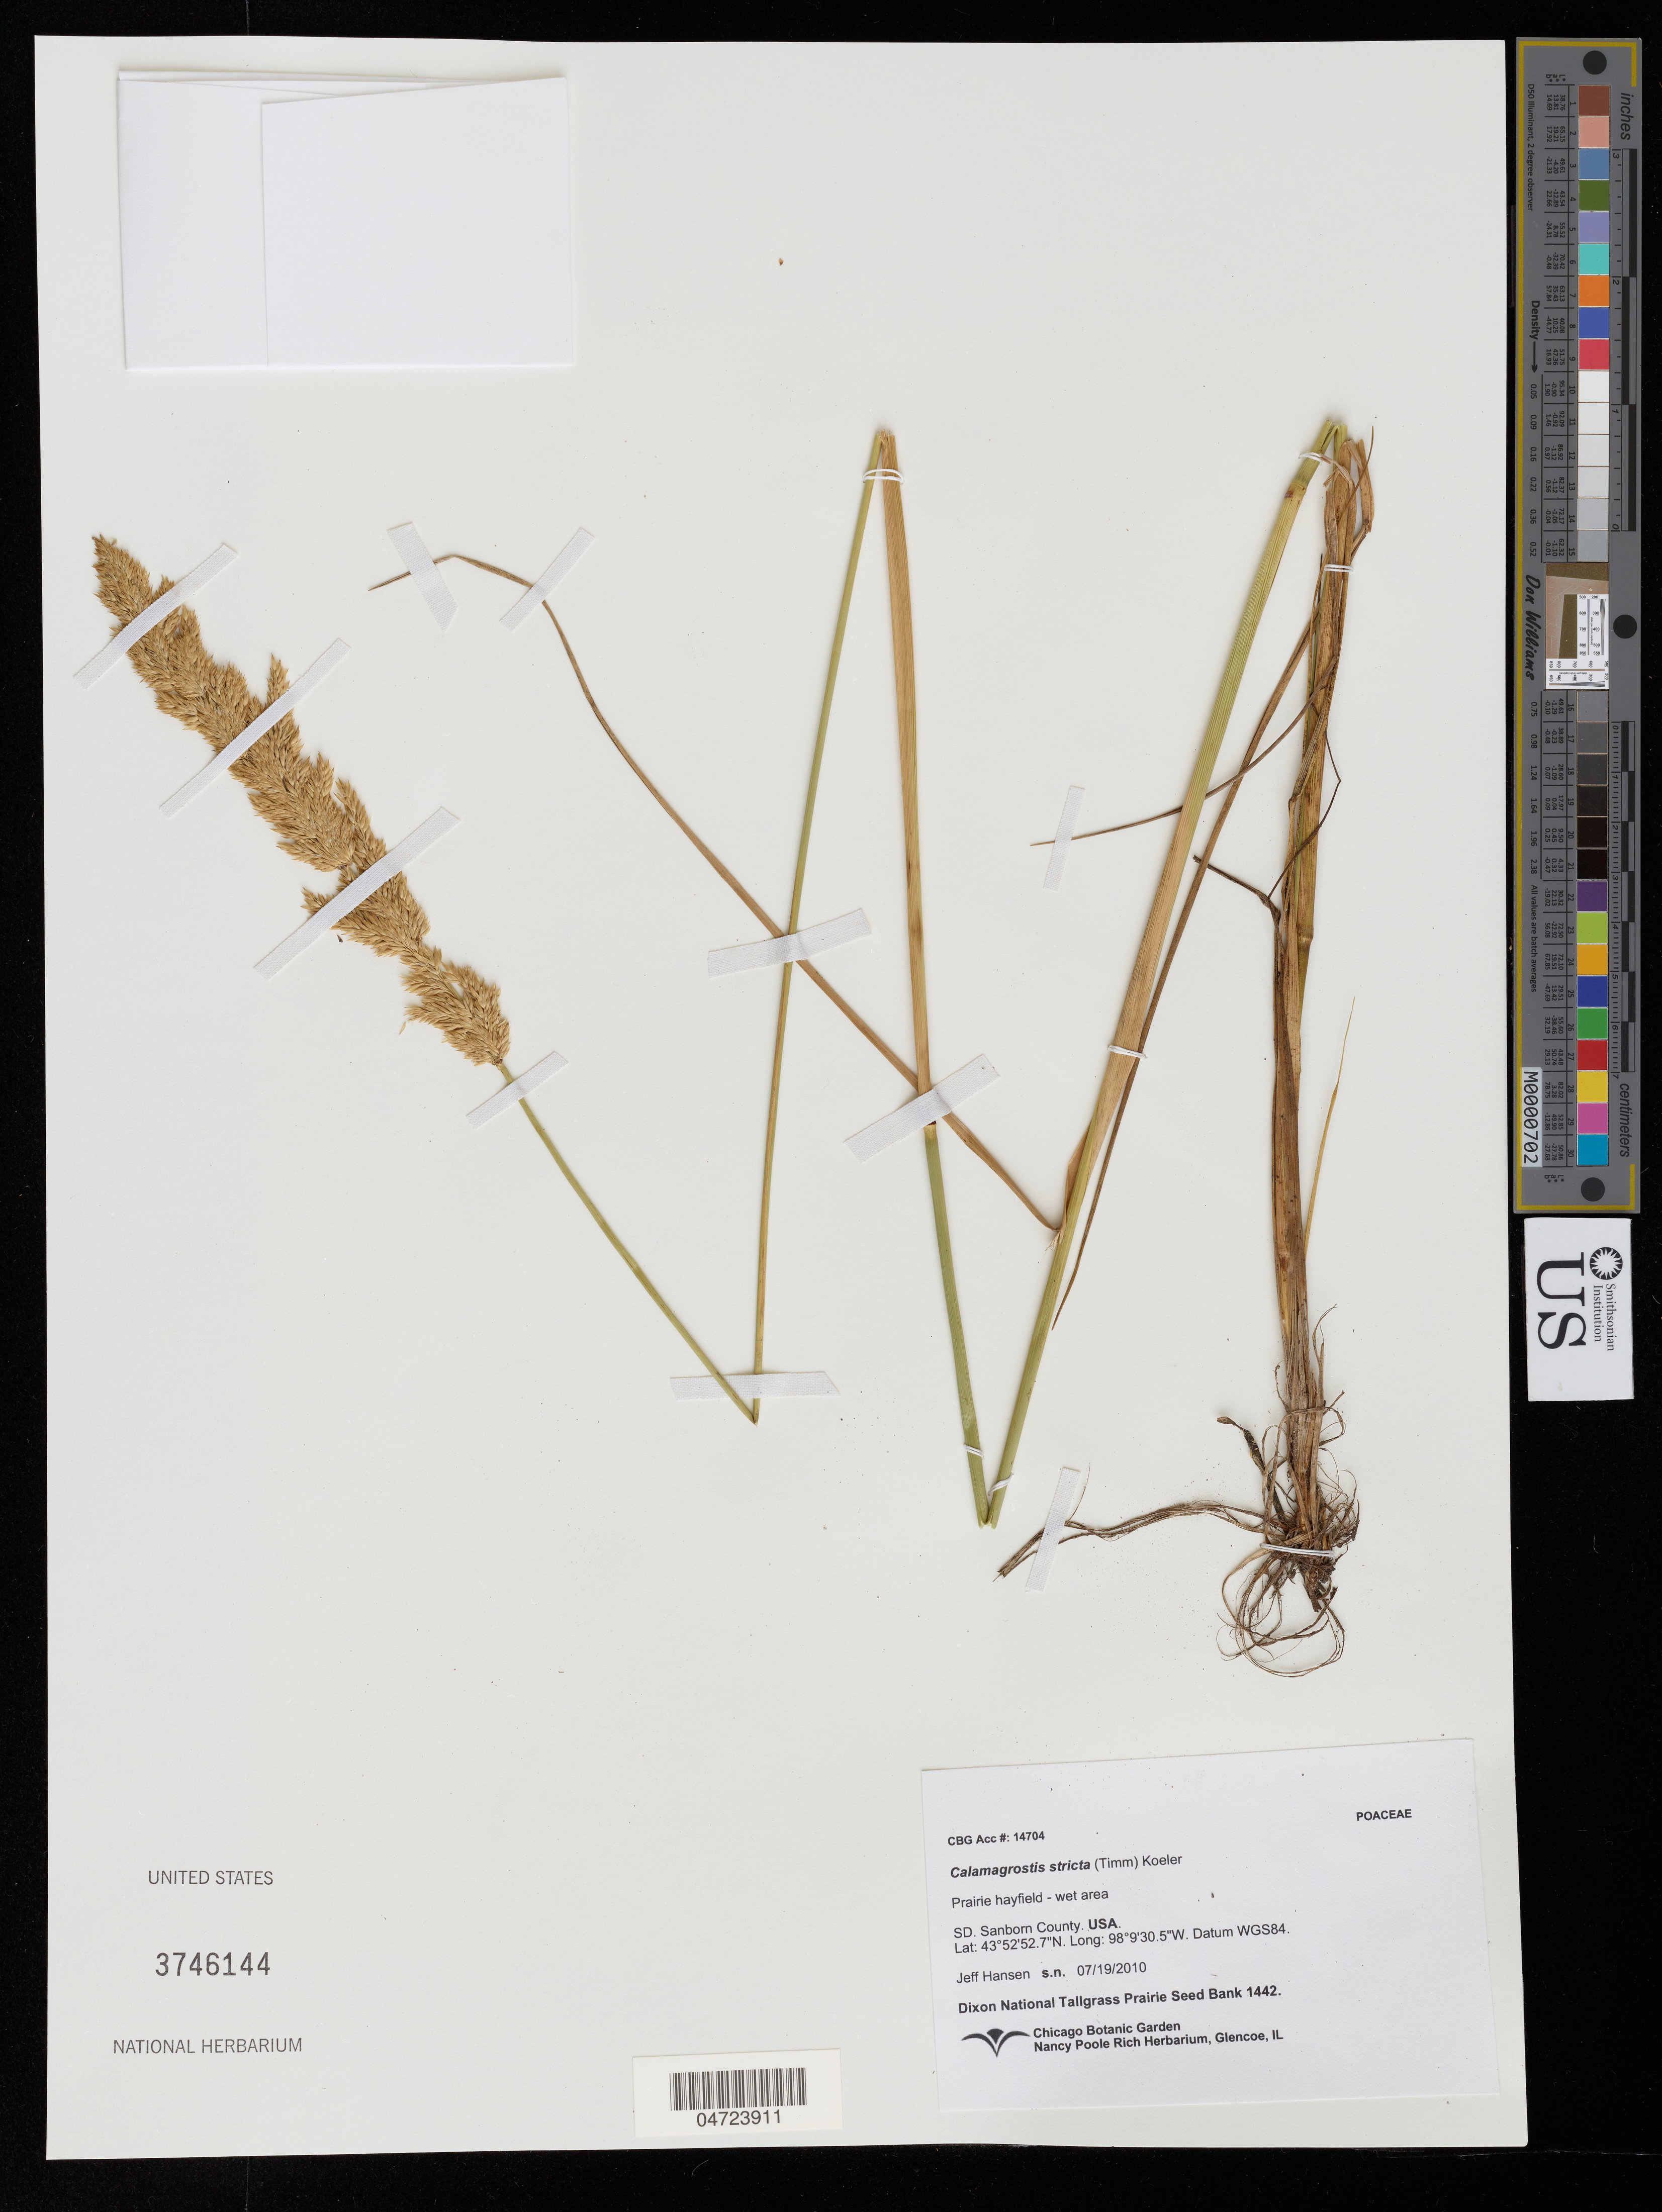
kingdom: Plantae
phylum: Tracheophyta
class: Liliopsida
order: Poales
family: Poaceae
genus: Calamagrostis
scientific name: Calamagrostis stricta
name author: (Timm) Koeler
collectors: J. Hansen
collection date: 2010-07-19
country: United States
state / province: South Dakota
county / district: Sanborn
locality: Sanborn County.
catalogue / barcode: US 3746144